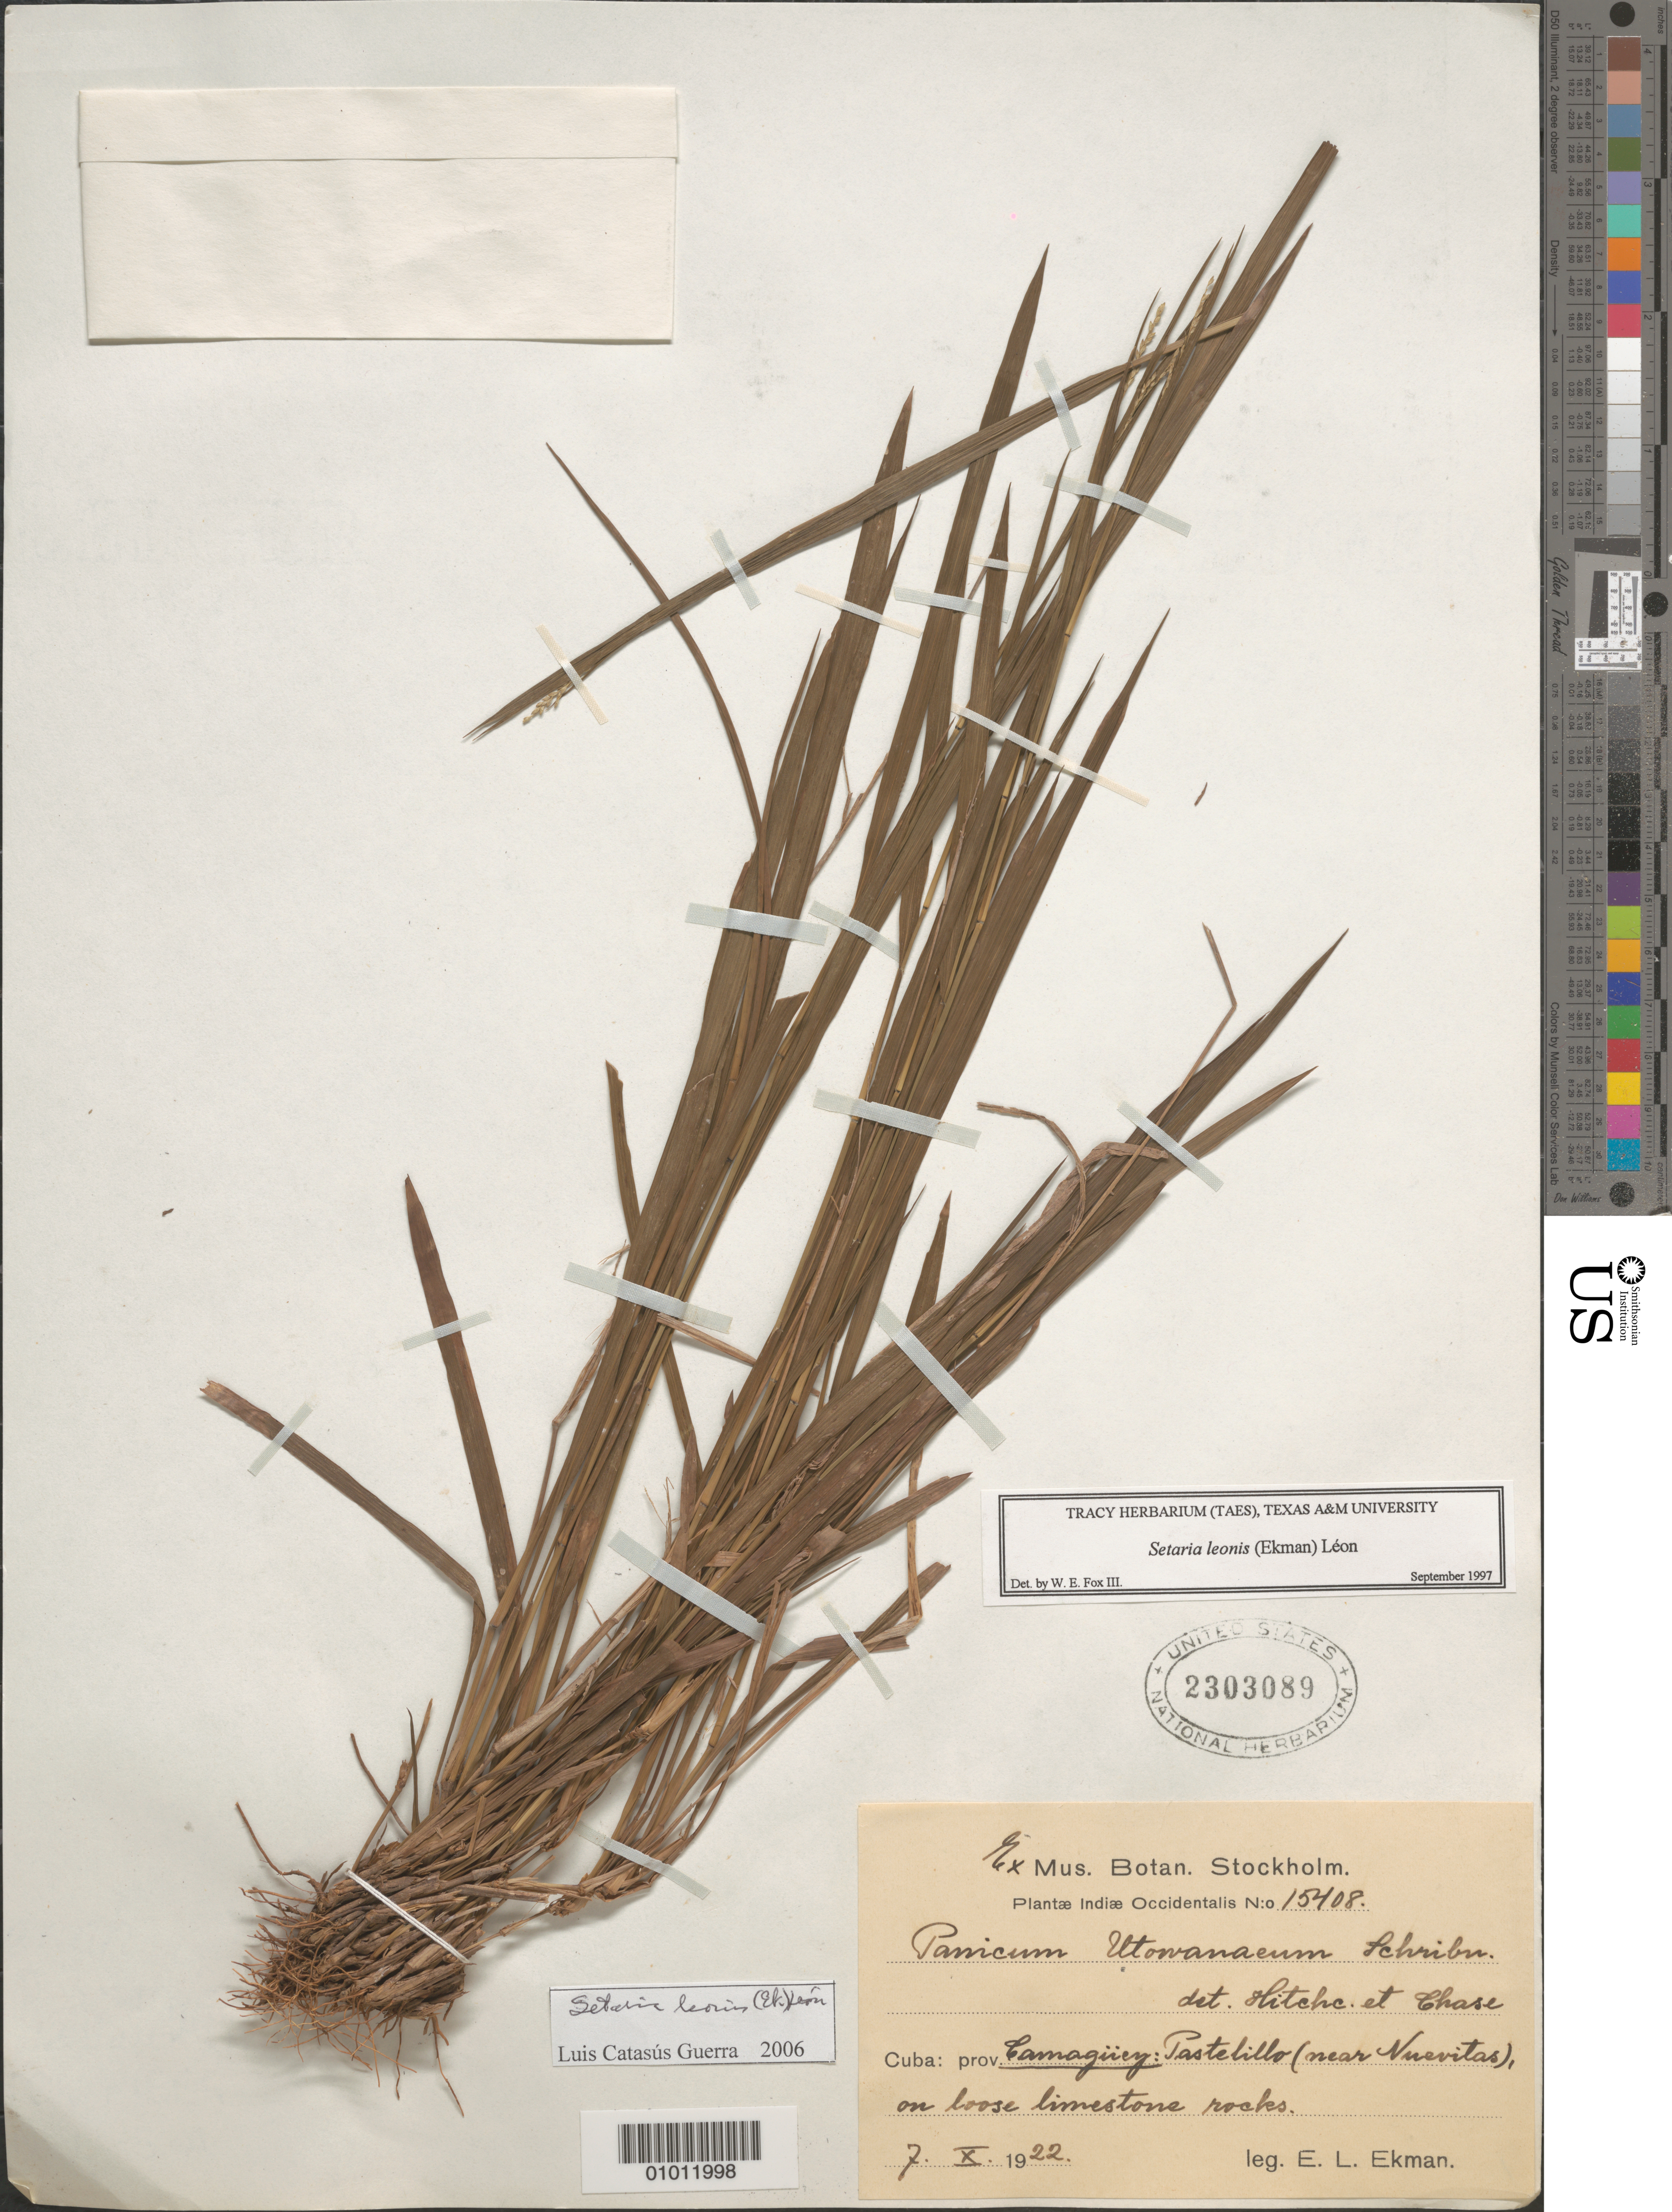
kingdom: Plantae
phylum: Tracheophyta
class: Liliopsida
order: Poales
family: Poaceae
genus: Setaria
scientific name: Setaria leonis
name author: (Ekman) León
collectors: E. L. Ekman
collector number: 15408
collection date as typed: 07 Oct 1922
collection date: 1922-10-07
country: Cuba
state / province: Camagüey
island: Cuba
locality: Pastebillo, near Nuevitas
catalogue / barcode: US 2303089